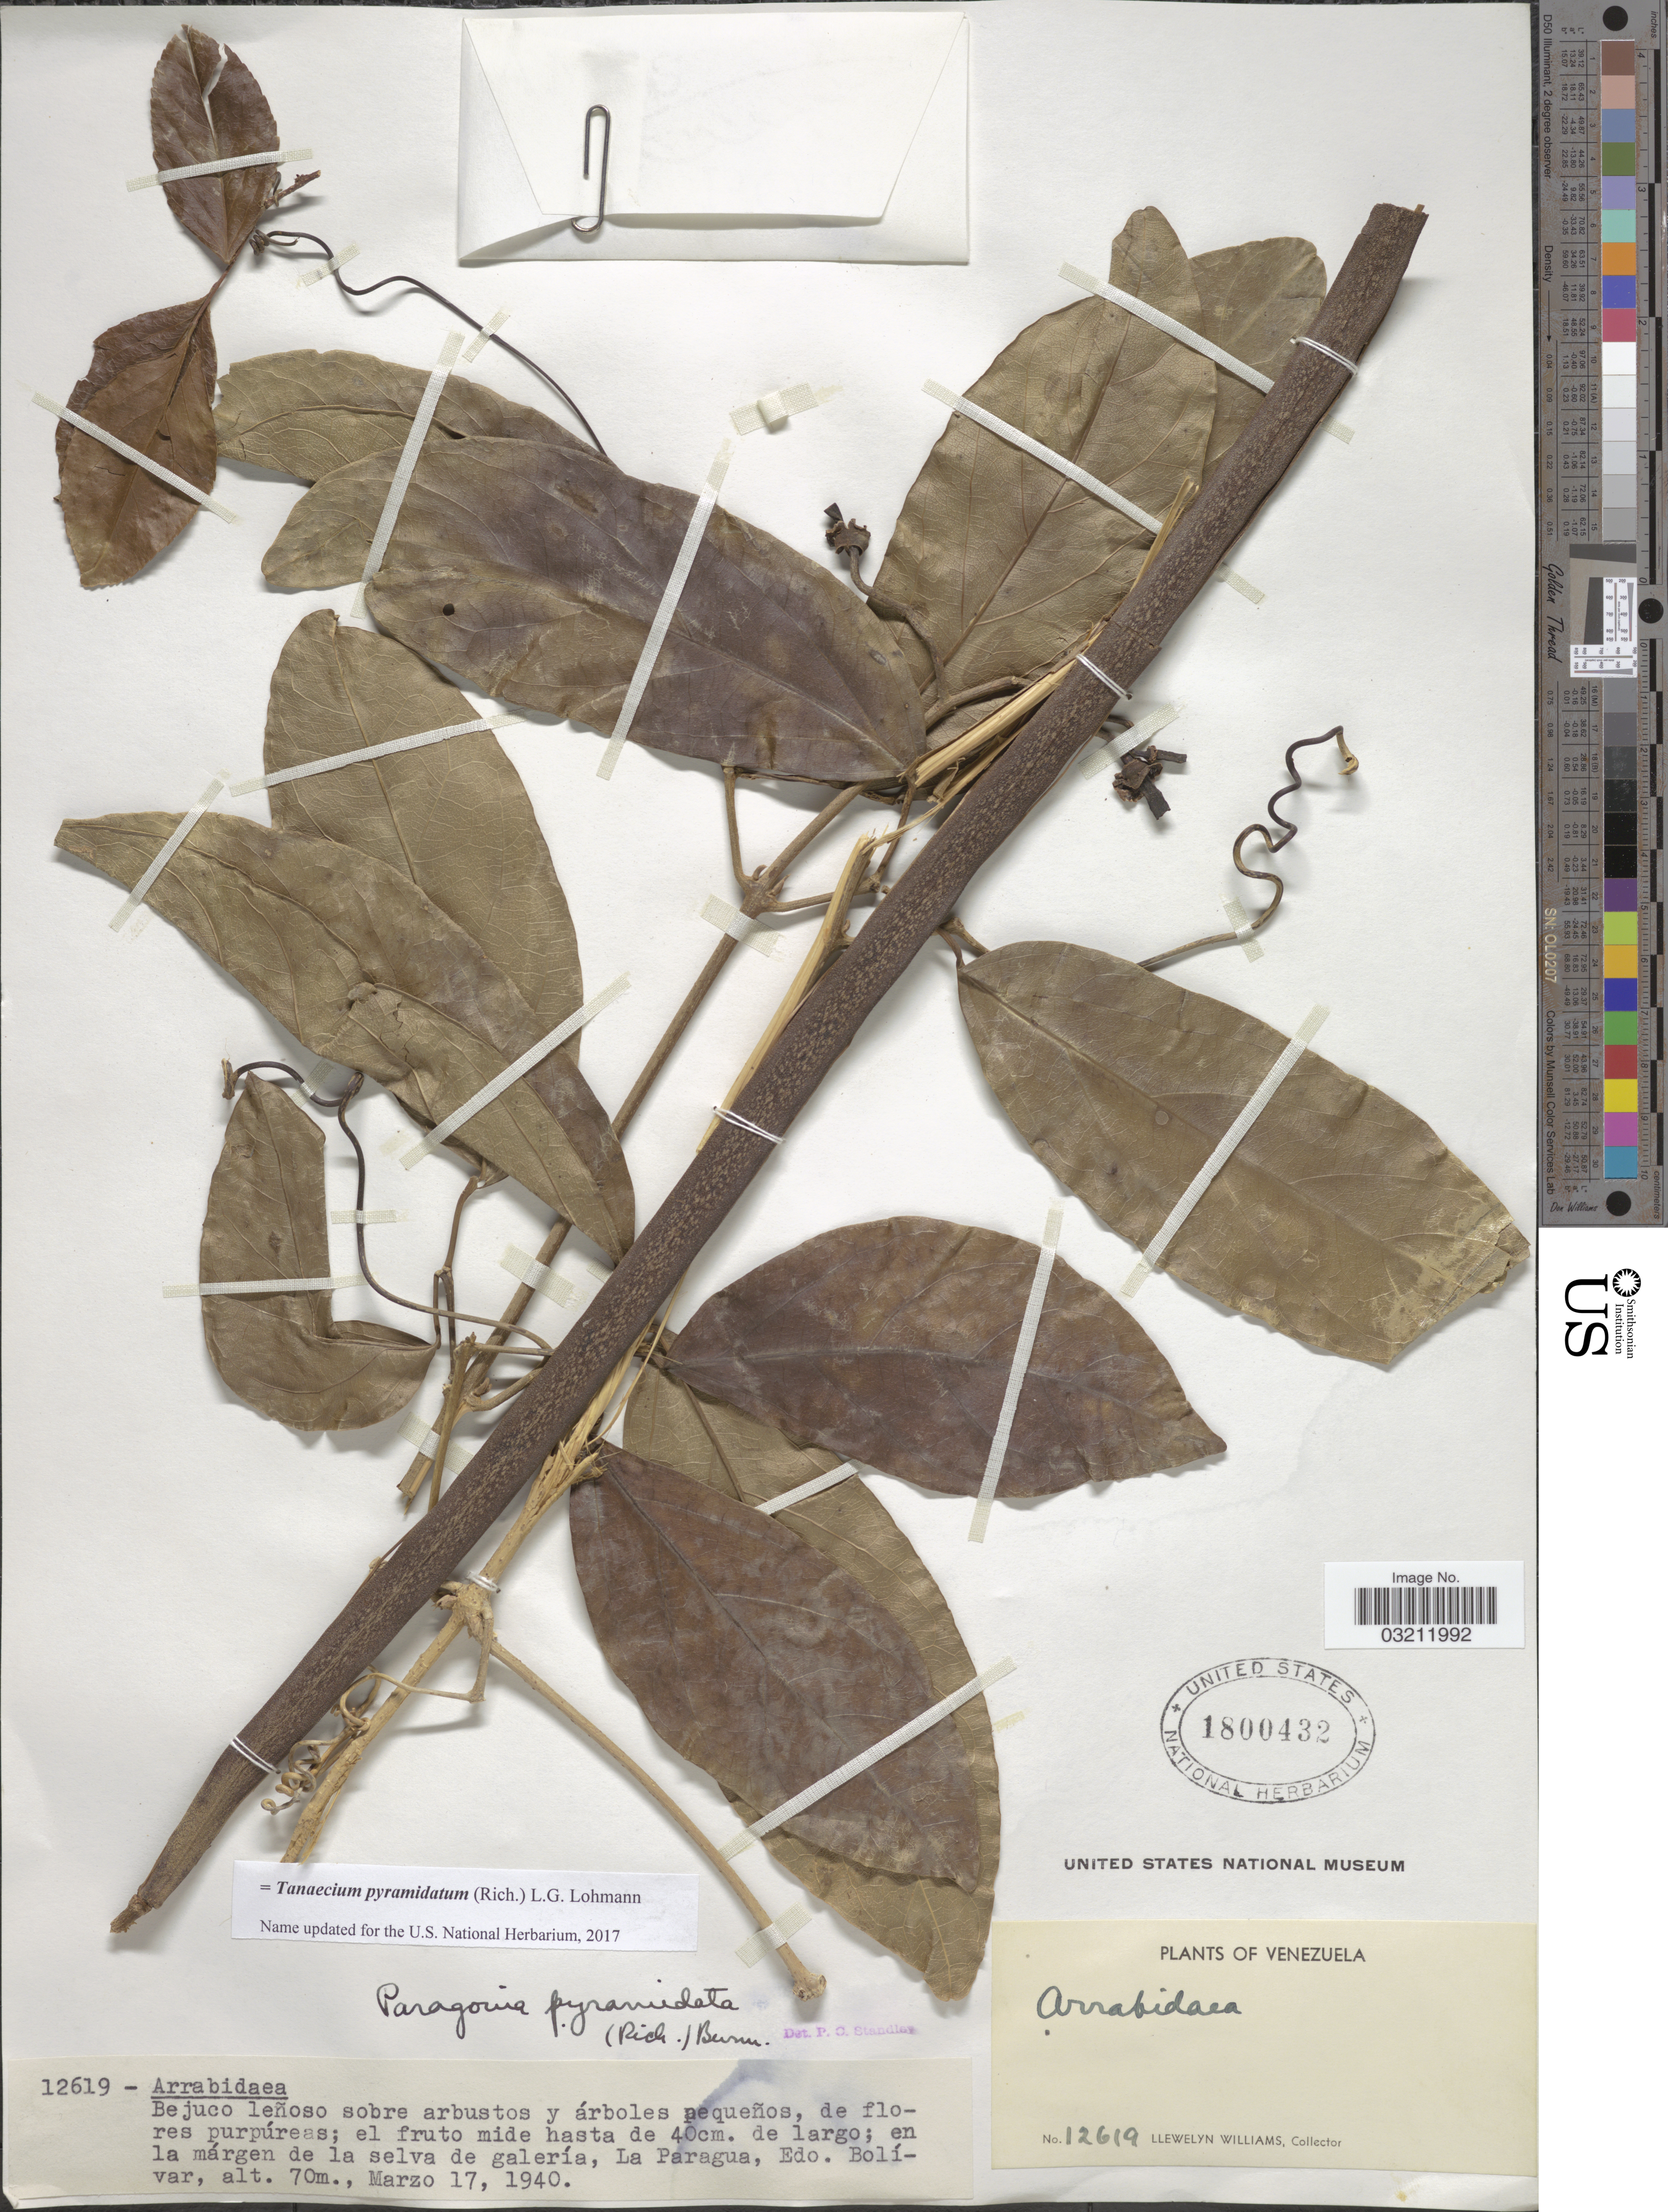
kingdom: Plantae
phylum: Tracheophyta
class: Magnoliopsida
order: Lamiales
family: Bignoniaceae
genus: Tanaecium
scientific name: Tanaecium pyramidatum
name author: (Rich.) L.G. Lohmann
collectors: Ll. Williams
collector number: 12619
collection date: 1940-03-17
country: Venezuela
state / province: Bolivar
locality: La Paragua.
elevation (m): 70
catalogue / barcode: US 1800432